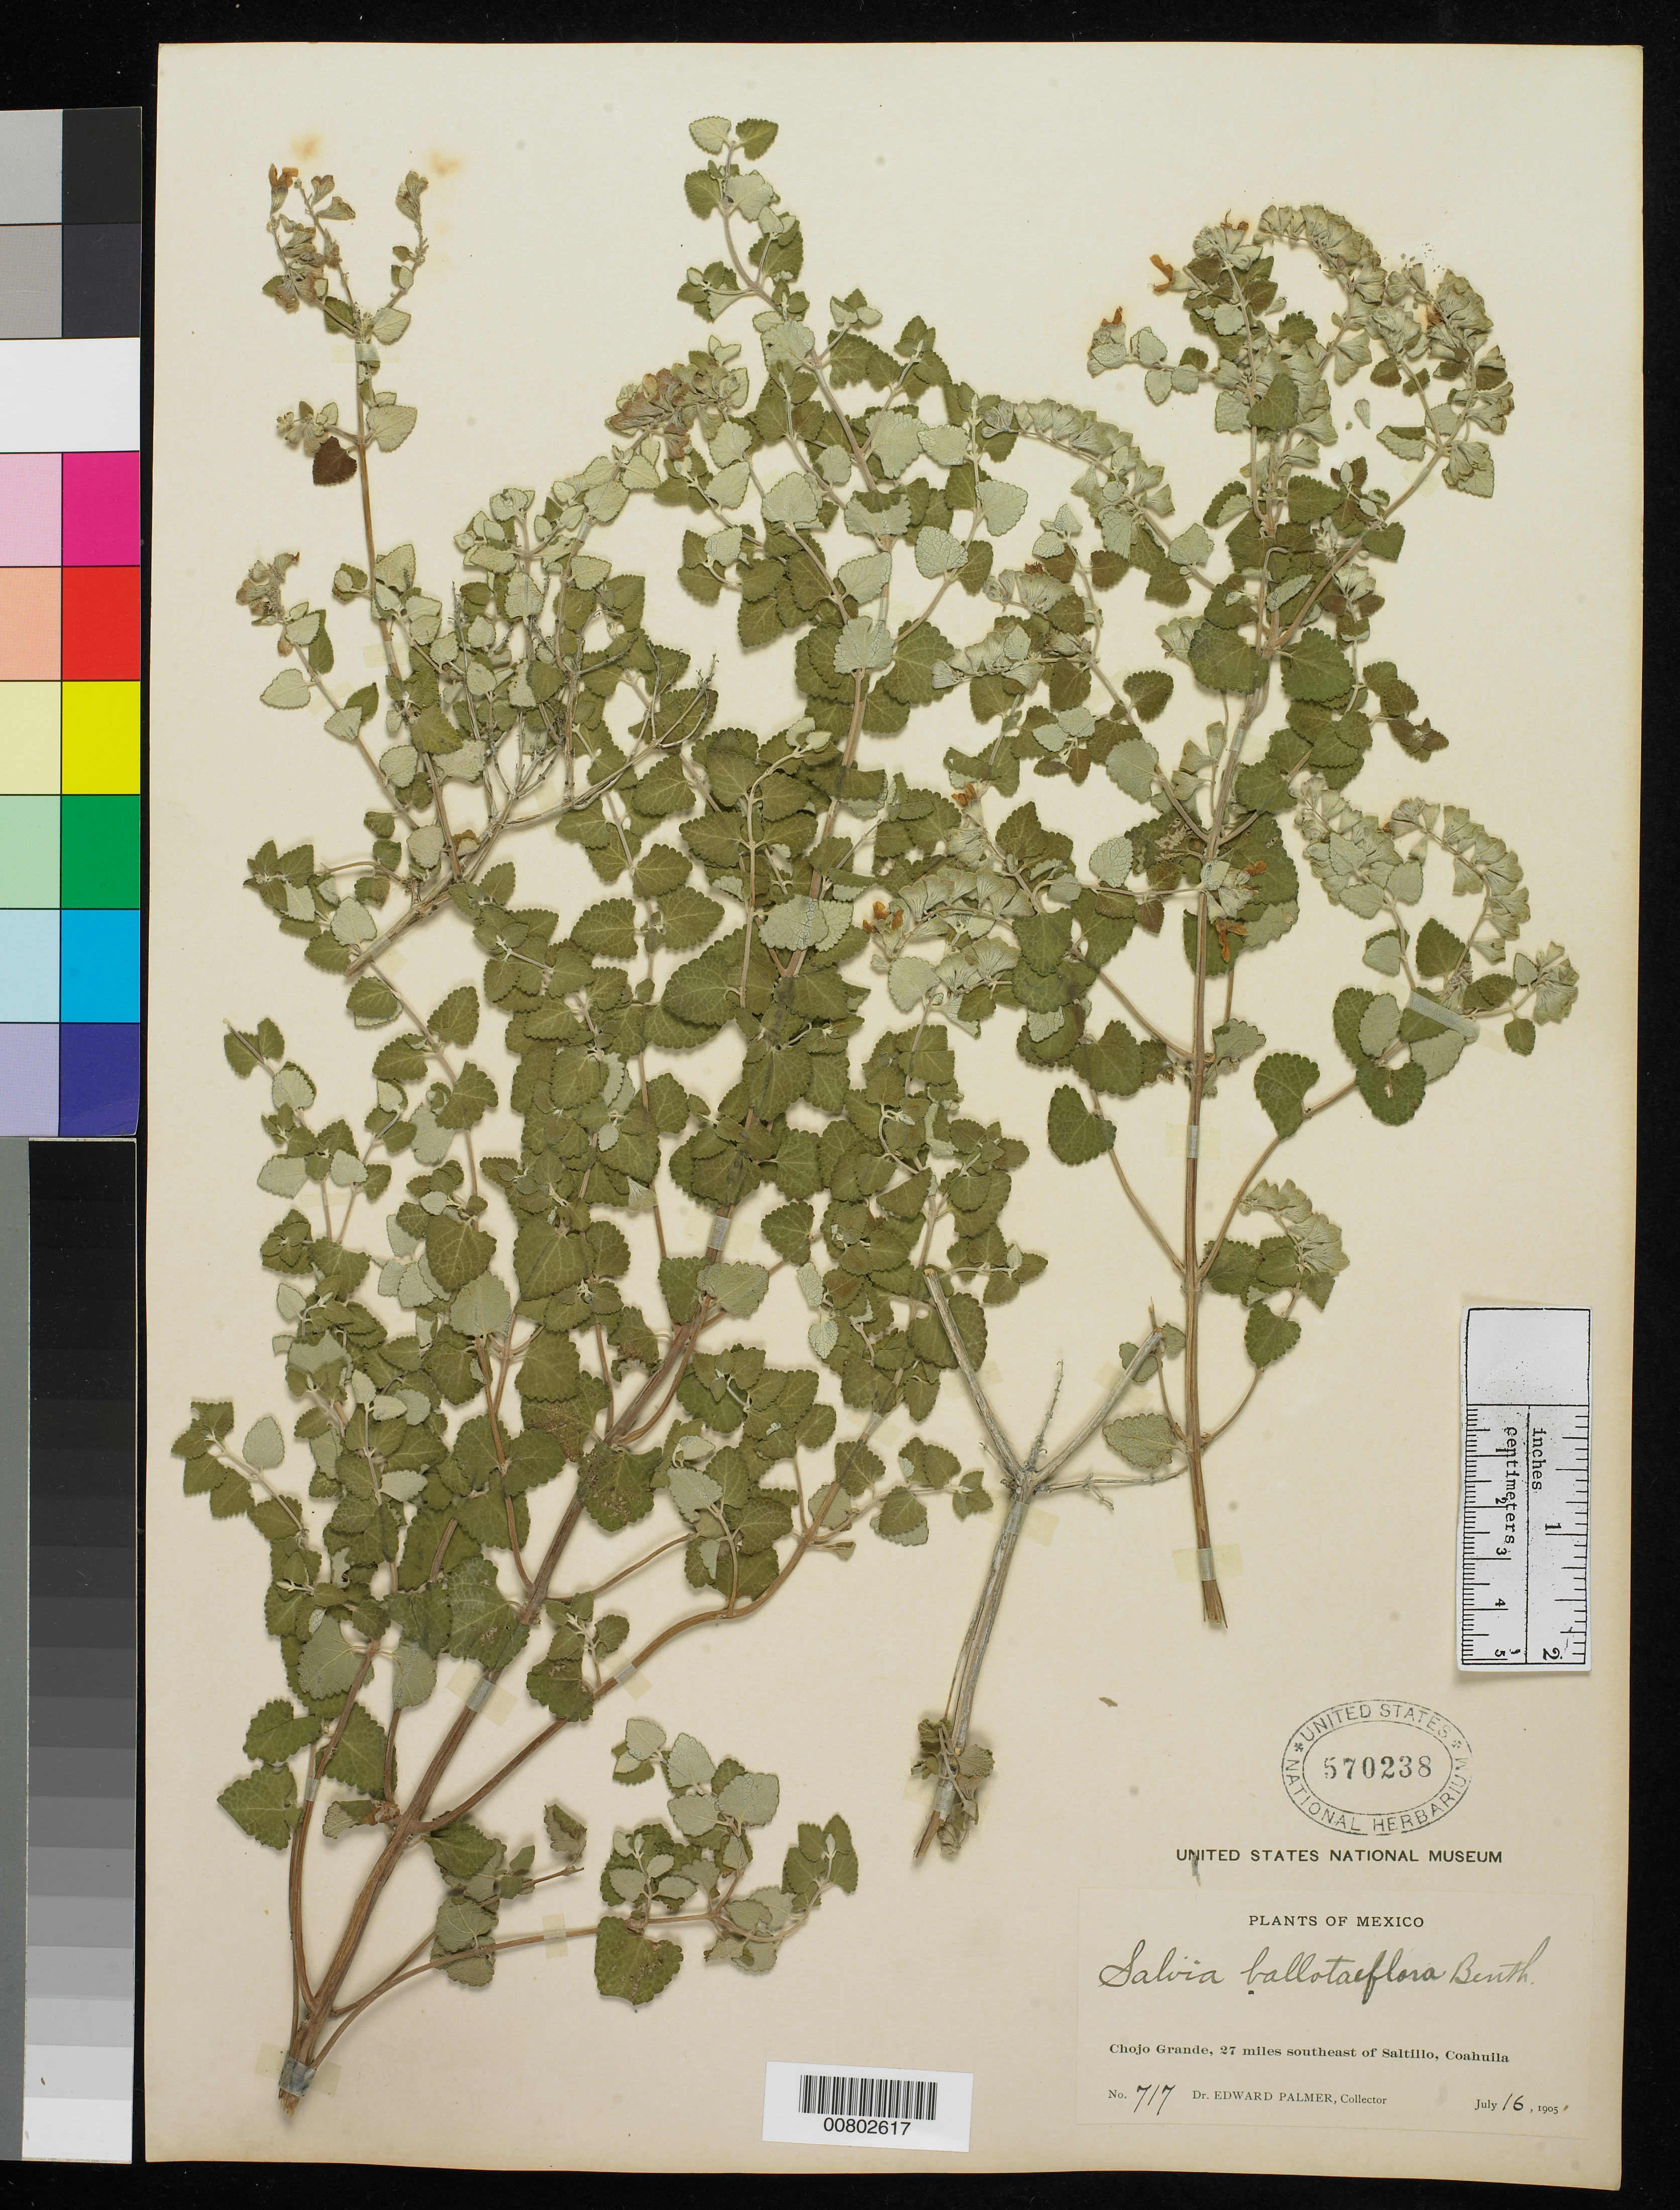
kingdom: Plantae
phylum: Tracheophyta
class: Magnoliopsida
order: Lamiales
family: Lamiaceae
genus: Salvia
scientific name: Salvia ballotiflora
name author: Benth.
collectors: E. Palmer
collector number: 717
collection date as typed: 16 Jul 1905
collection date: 1905-07-16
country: Mexico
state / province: Coahuila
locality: Chojo Grande, 27 miles southeast of Saltillo, Coahuila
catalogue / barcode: US 570238